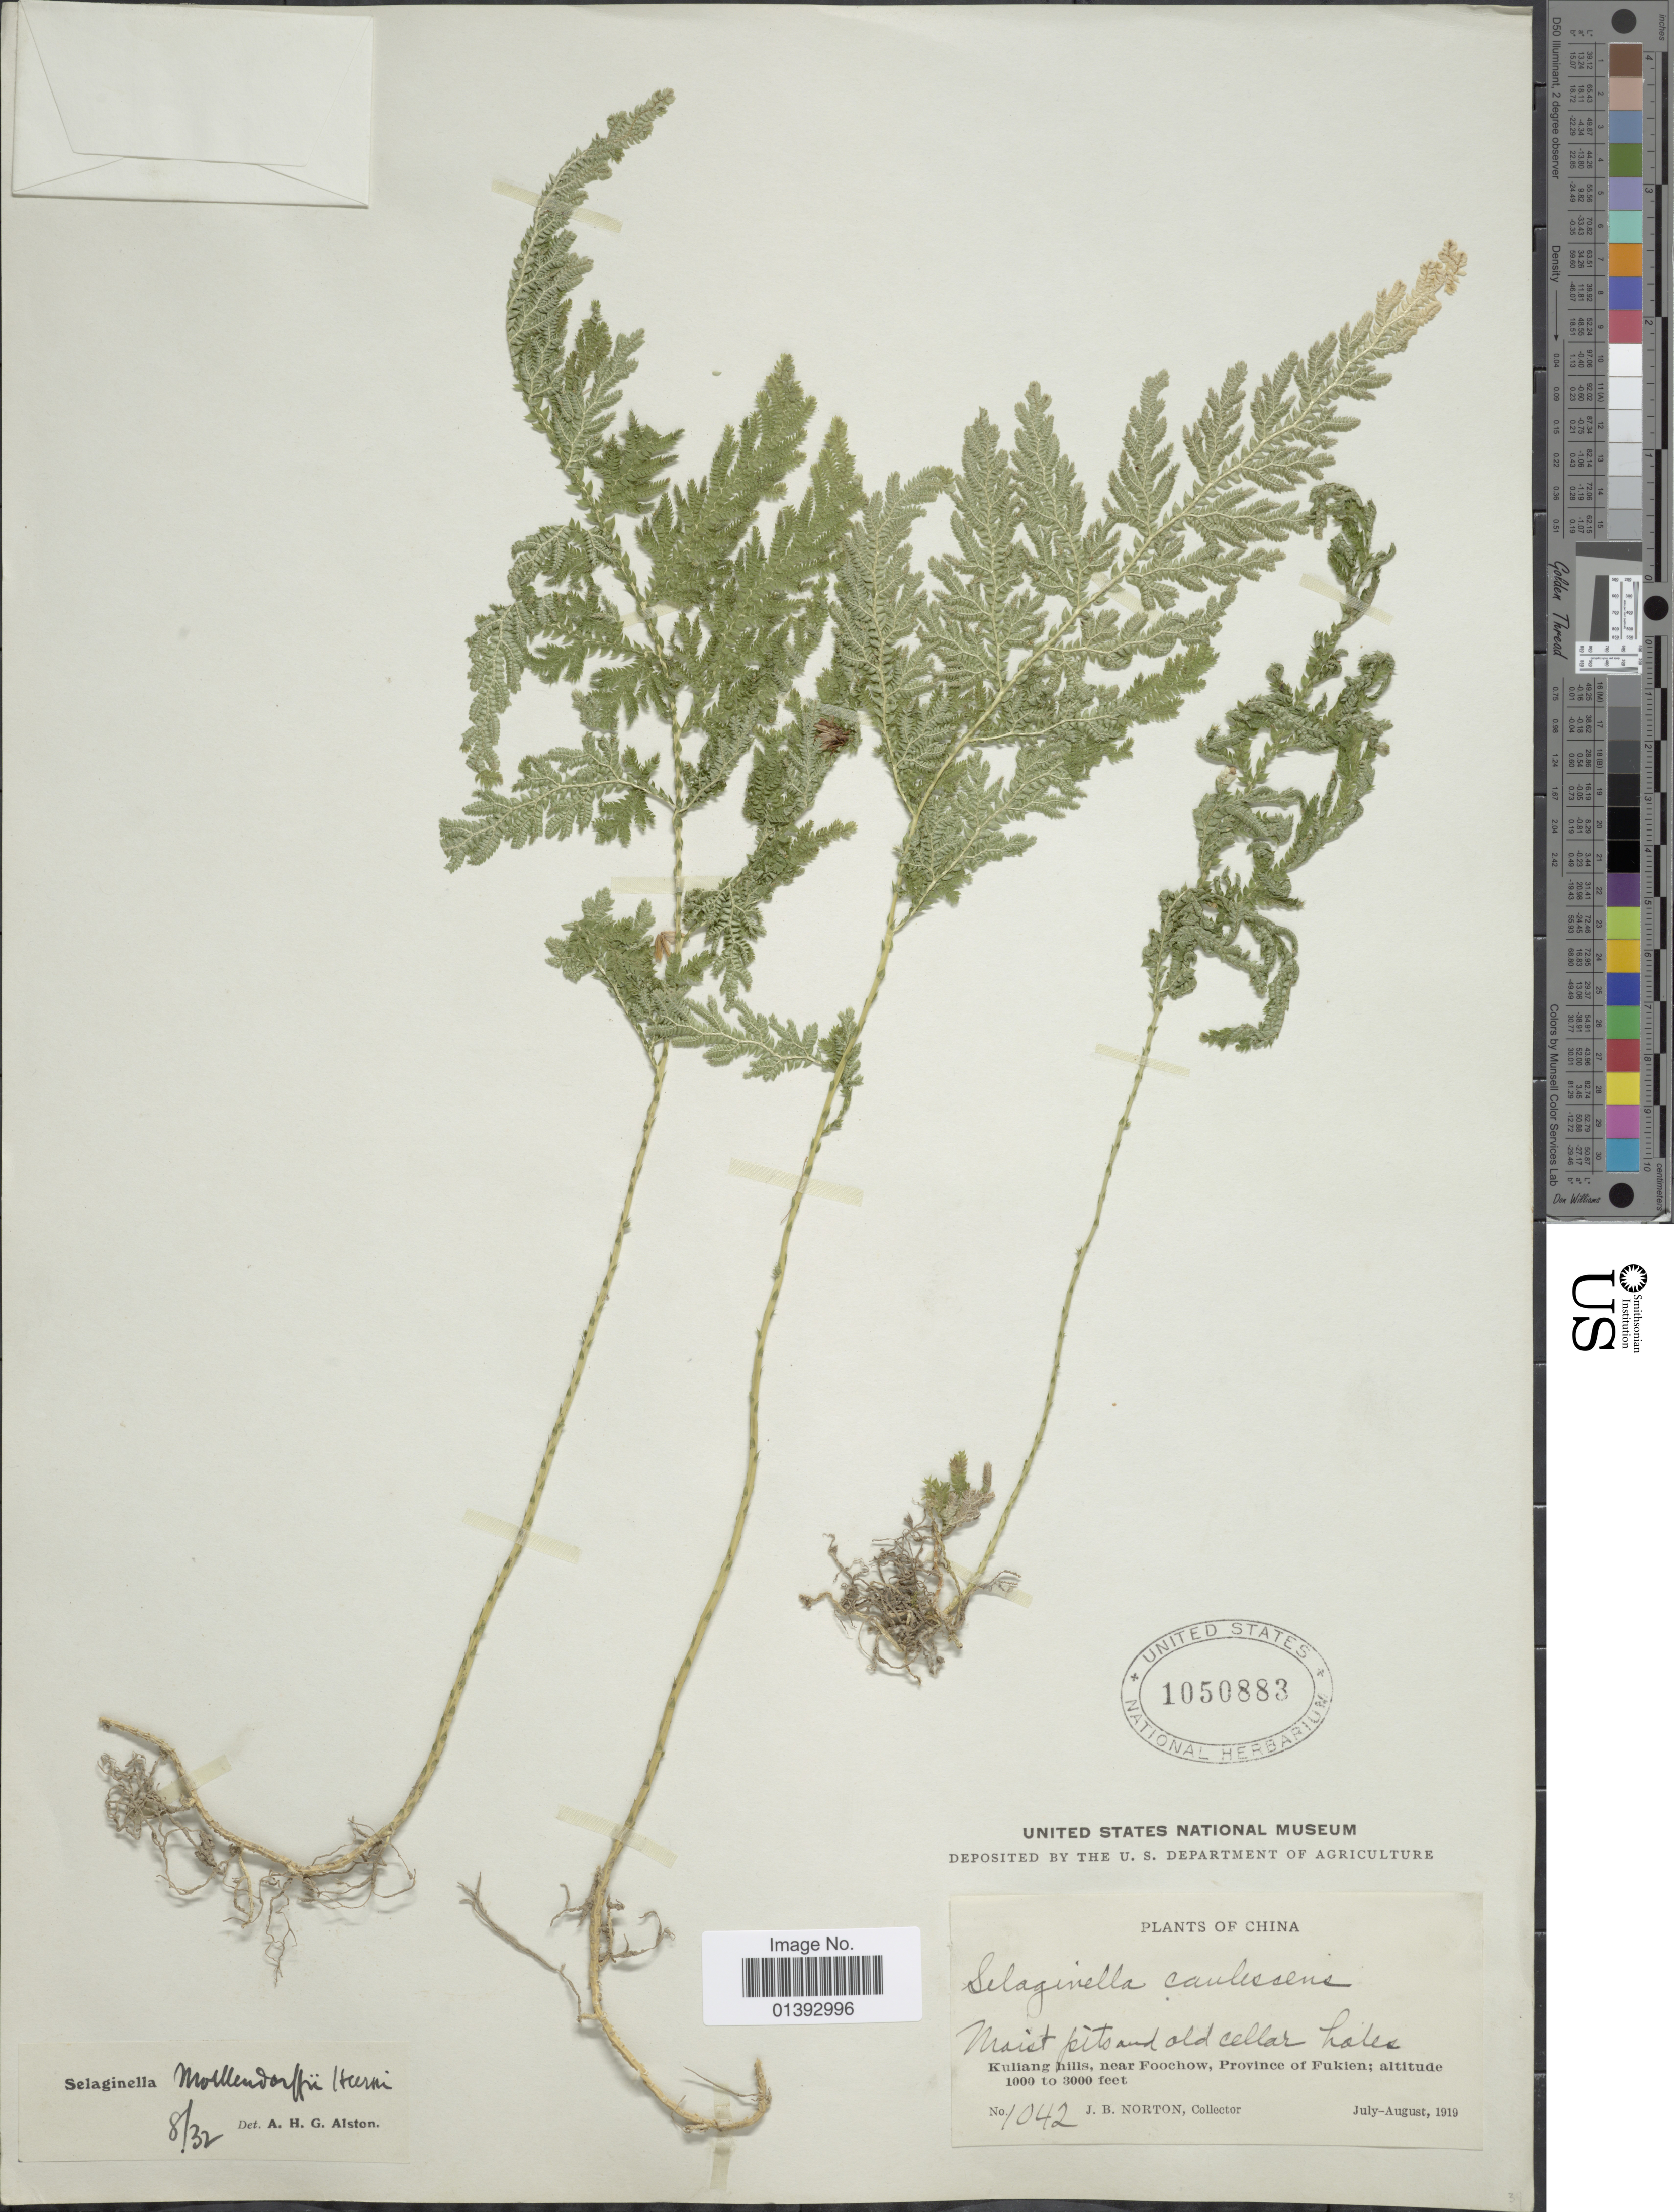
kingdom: Plantae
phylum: Tracheophyta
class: Lycopodiopsida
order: Selaginellales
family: Selaginellaceae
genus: Selaginella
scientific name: Selaginella moellendorffii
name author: Hieron.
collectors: J. B. Norton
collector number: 1042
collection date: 1919-07/1919-08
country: China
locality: Kuliang Hills, near Foochow, Province and Fukien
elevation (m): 305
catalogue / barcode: US 1050883